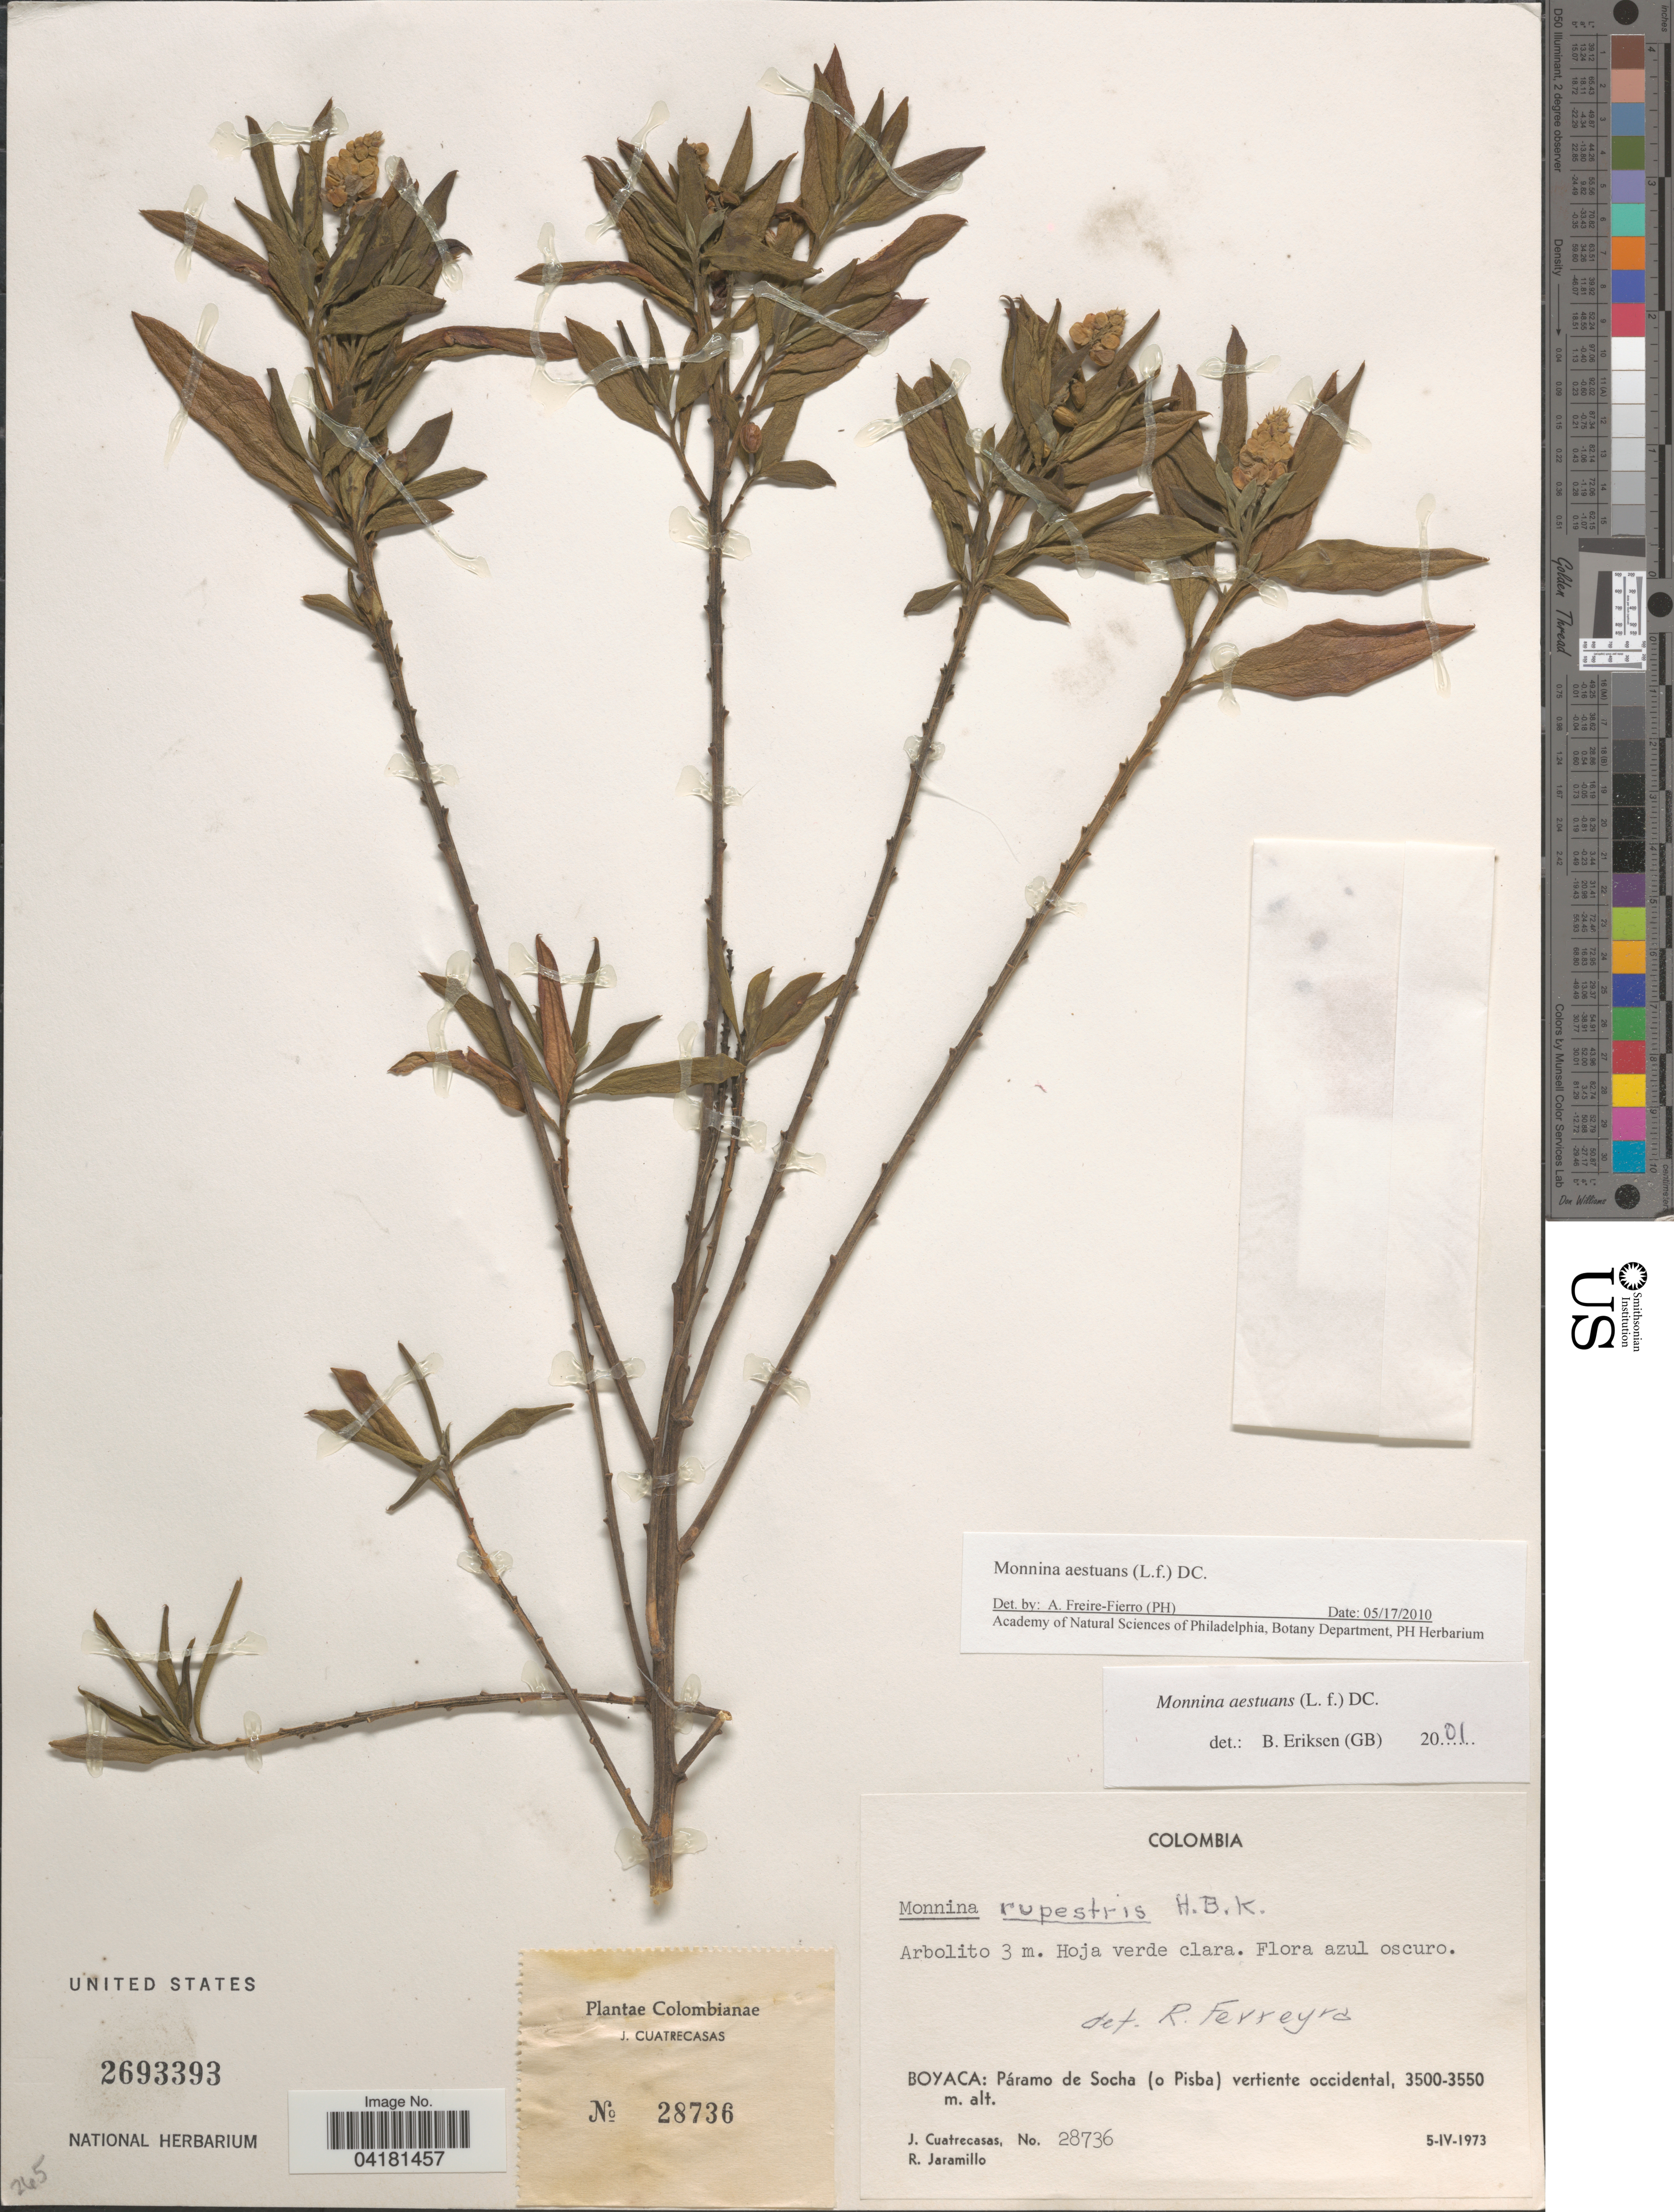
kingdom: Plantae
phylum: Tracheophyta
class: Magnoliopsida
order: Fabales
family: Polygalaceae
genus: Monnina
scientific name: Monnina aestuans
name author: (L. f.) DC.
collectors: J. Cuatrecasas & R. Jaramillo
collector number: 28736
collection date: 1973-04-05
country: Colombia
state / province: Boyacá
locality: Páramo de Socha (o Pisba) vertiente occidental.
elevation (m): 3500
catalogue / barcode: US 2693393